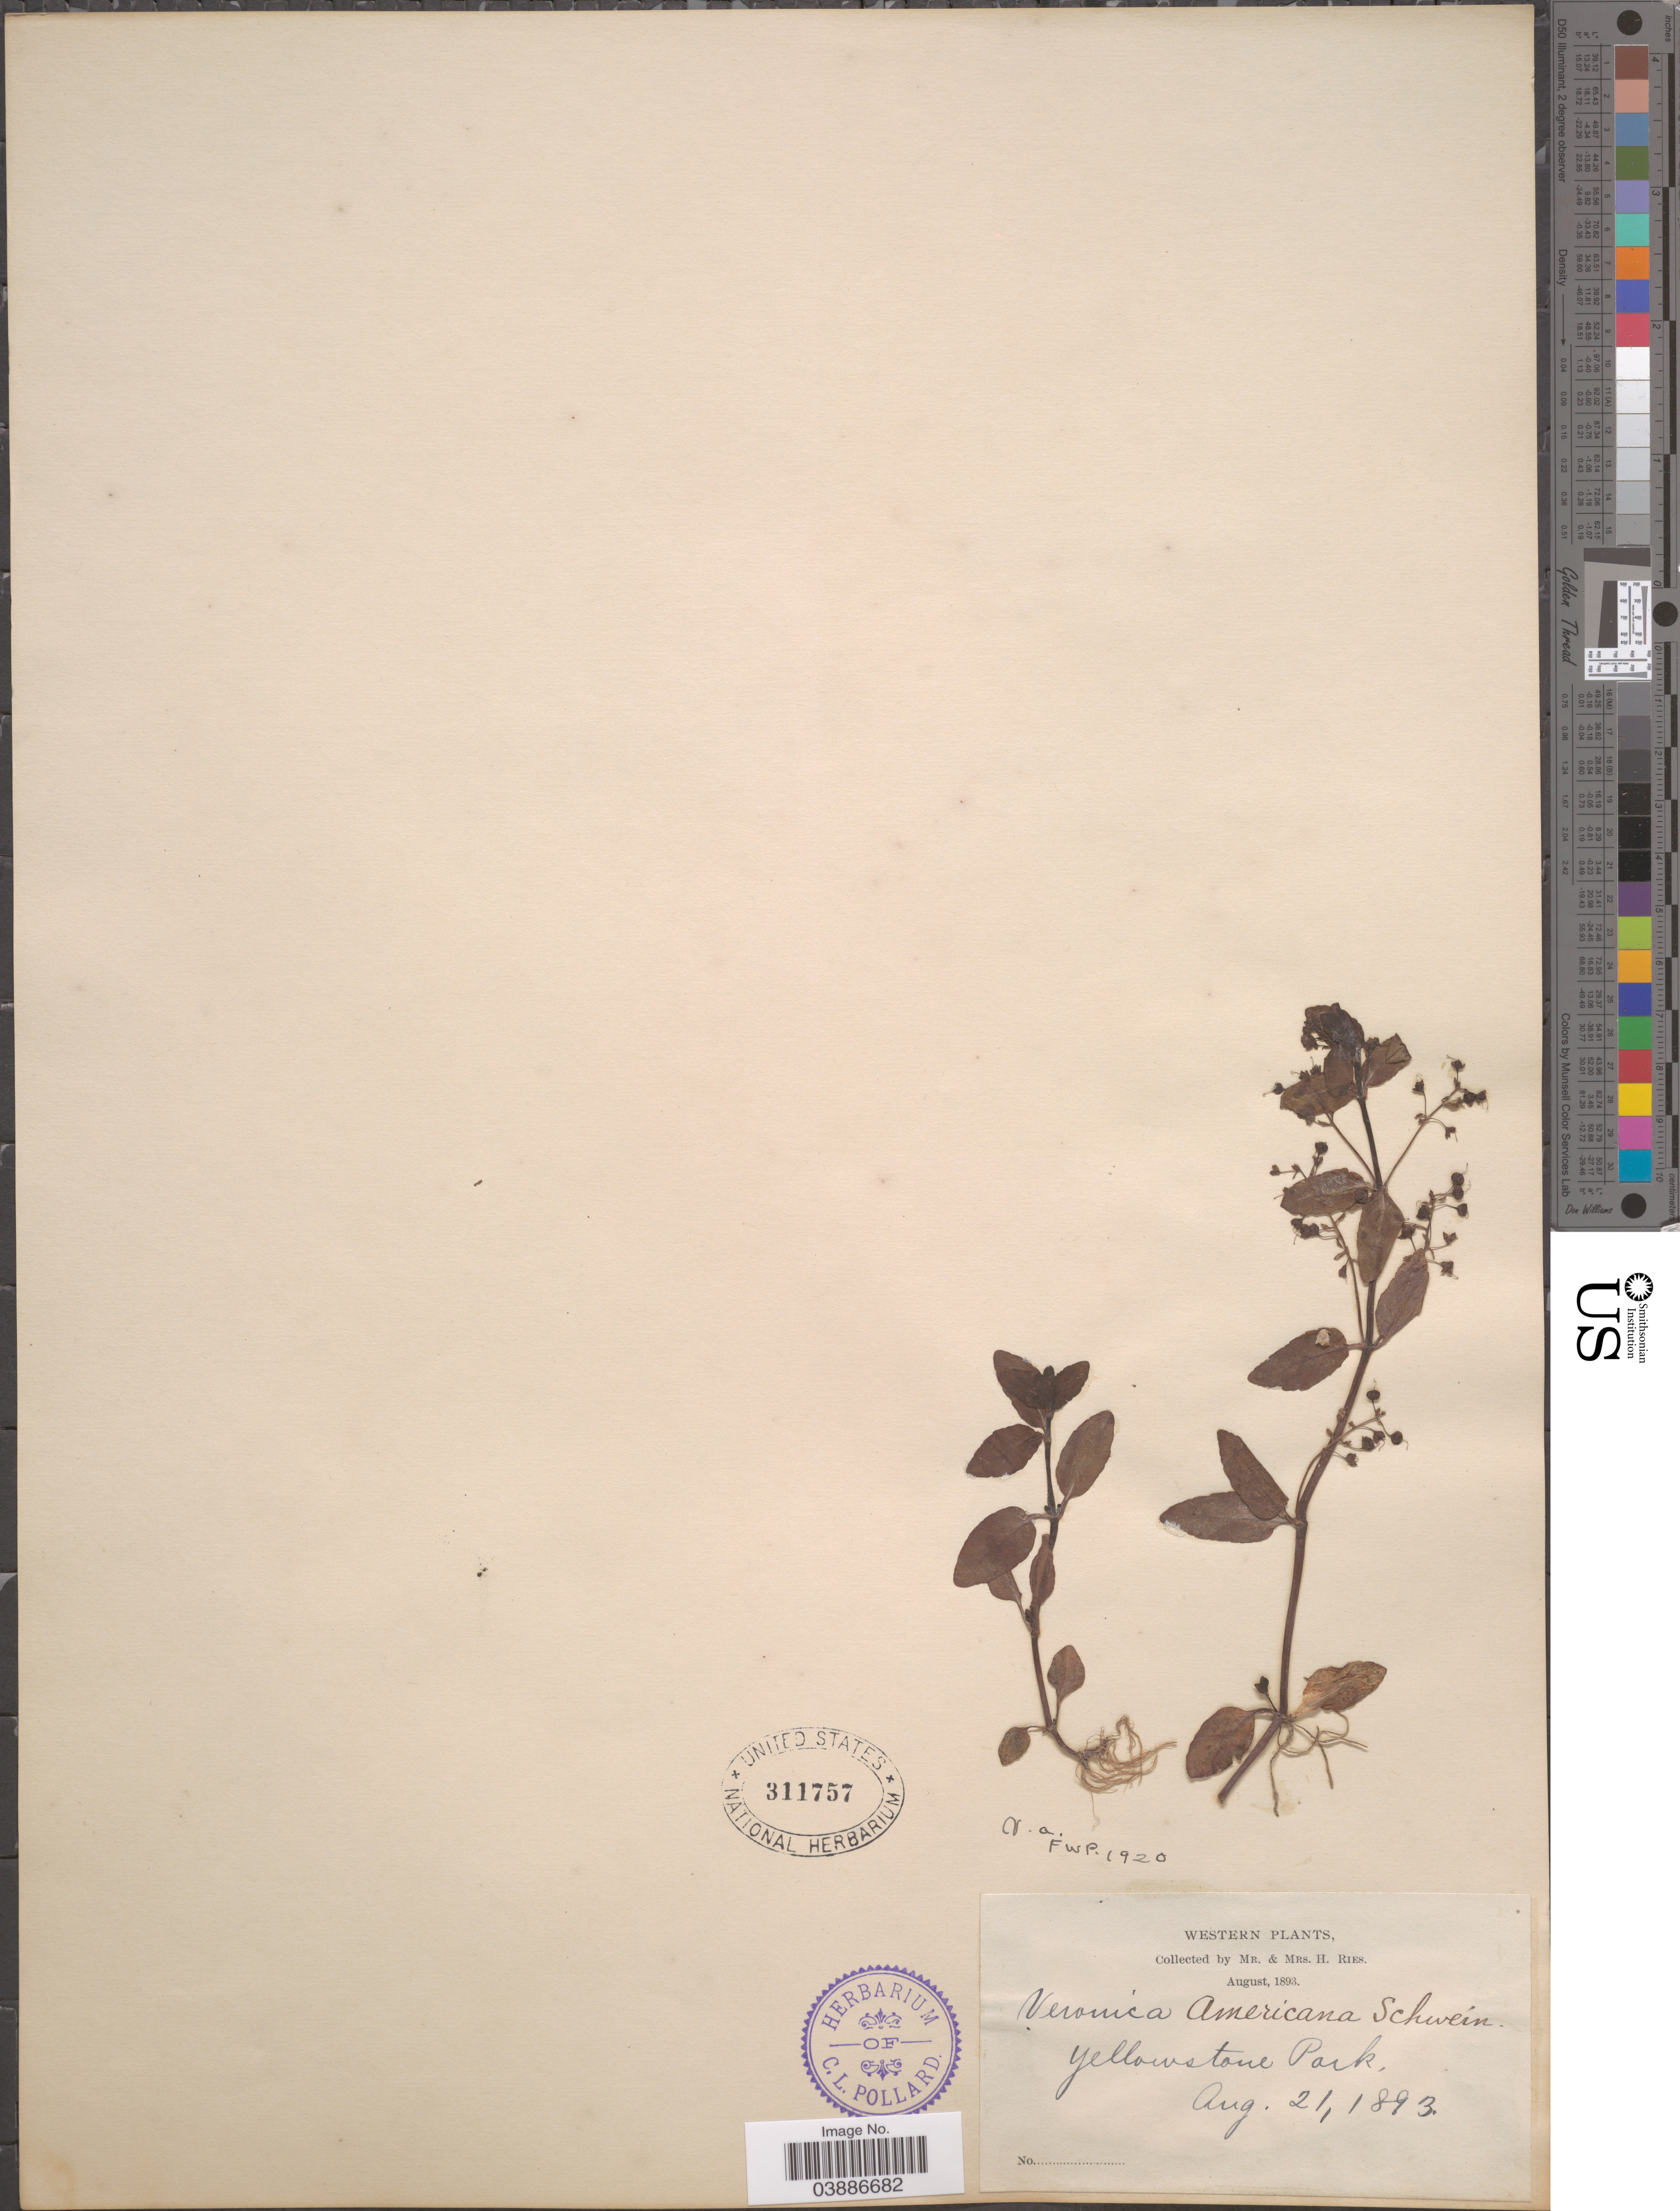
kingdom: Plantae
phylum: Tracheophyta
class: Magnoliopsida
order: Lamiales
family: Plantaginaceae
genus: Veronica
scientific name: Veronica americana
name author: Schwein. ex Benth.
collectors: H. Fries & H. Ries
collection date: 1893-08-21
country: United States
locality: Yellowstone Park.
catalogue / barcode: US 311757